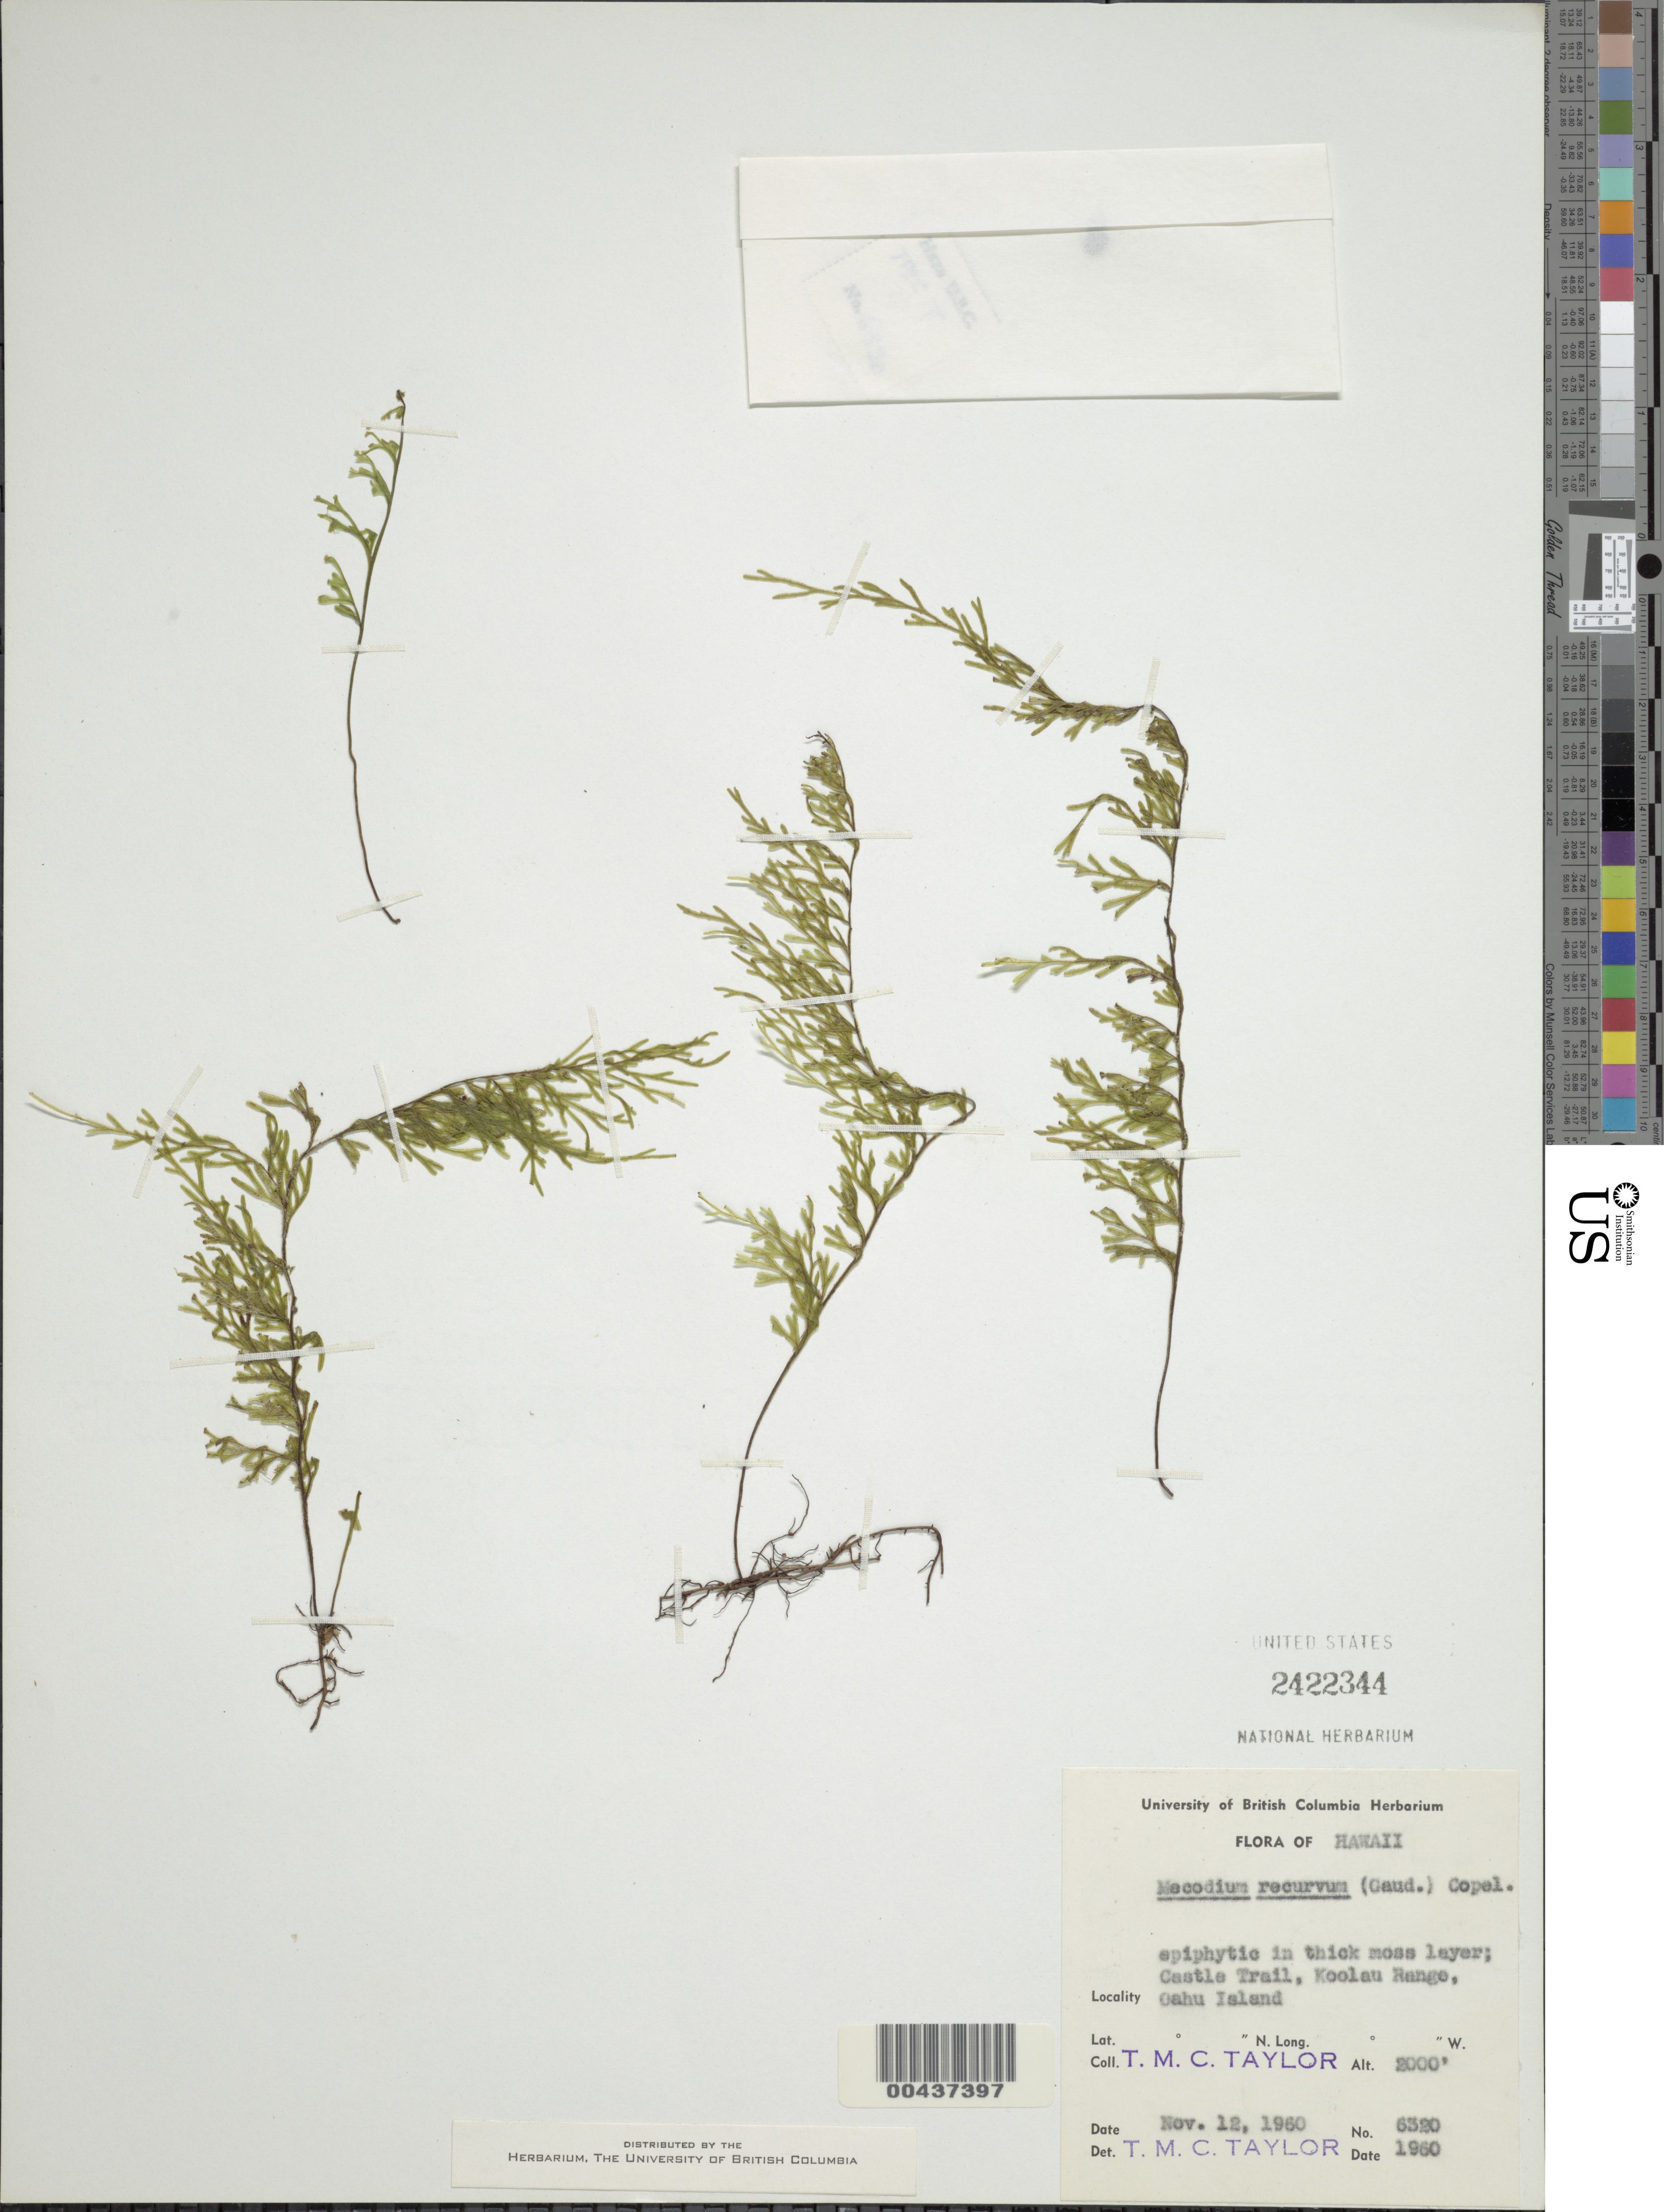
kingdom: Plantae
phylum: Tracheophyta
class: Polypodiopsida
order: Hymenophyllales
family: Hymenophyllaceae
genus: Hymenophyllum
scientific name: Hymenophyllum recurvum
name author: Gaudich.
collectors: T. M. C. Taylor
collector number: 6320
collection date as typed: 12 Nov 1960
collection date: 1960-11-12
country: United States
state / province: Hawaii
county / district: Honolulu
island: Oahu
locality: Castle Trail, Koolau Range, Oahu Island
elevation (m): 610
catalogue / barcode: US 2422344